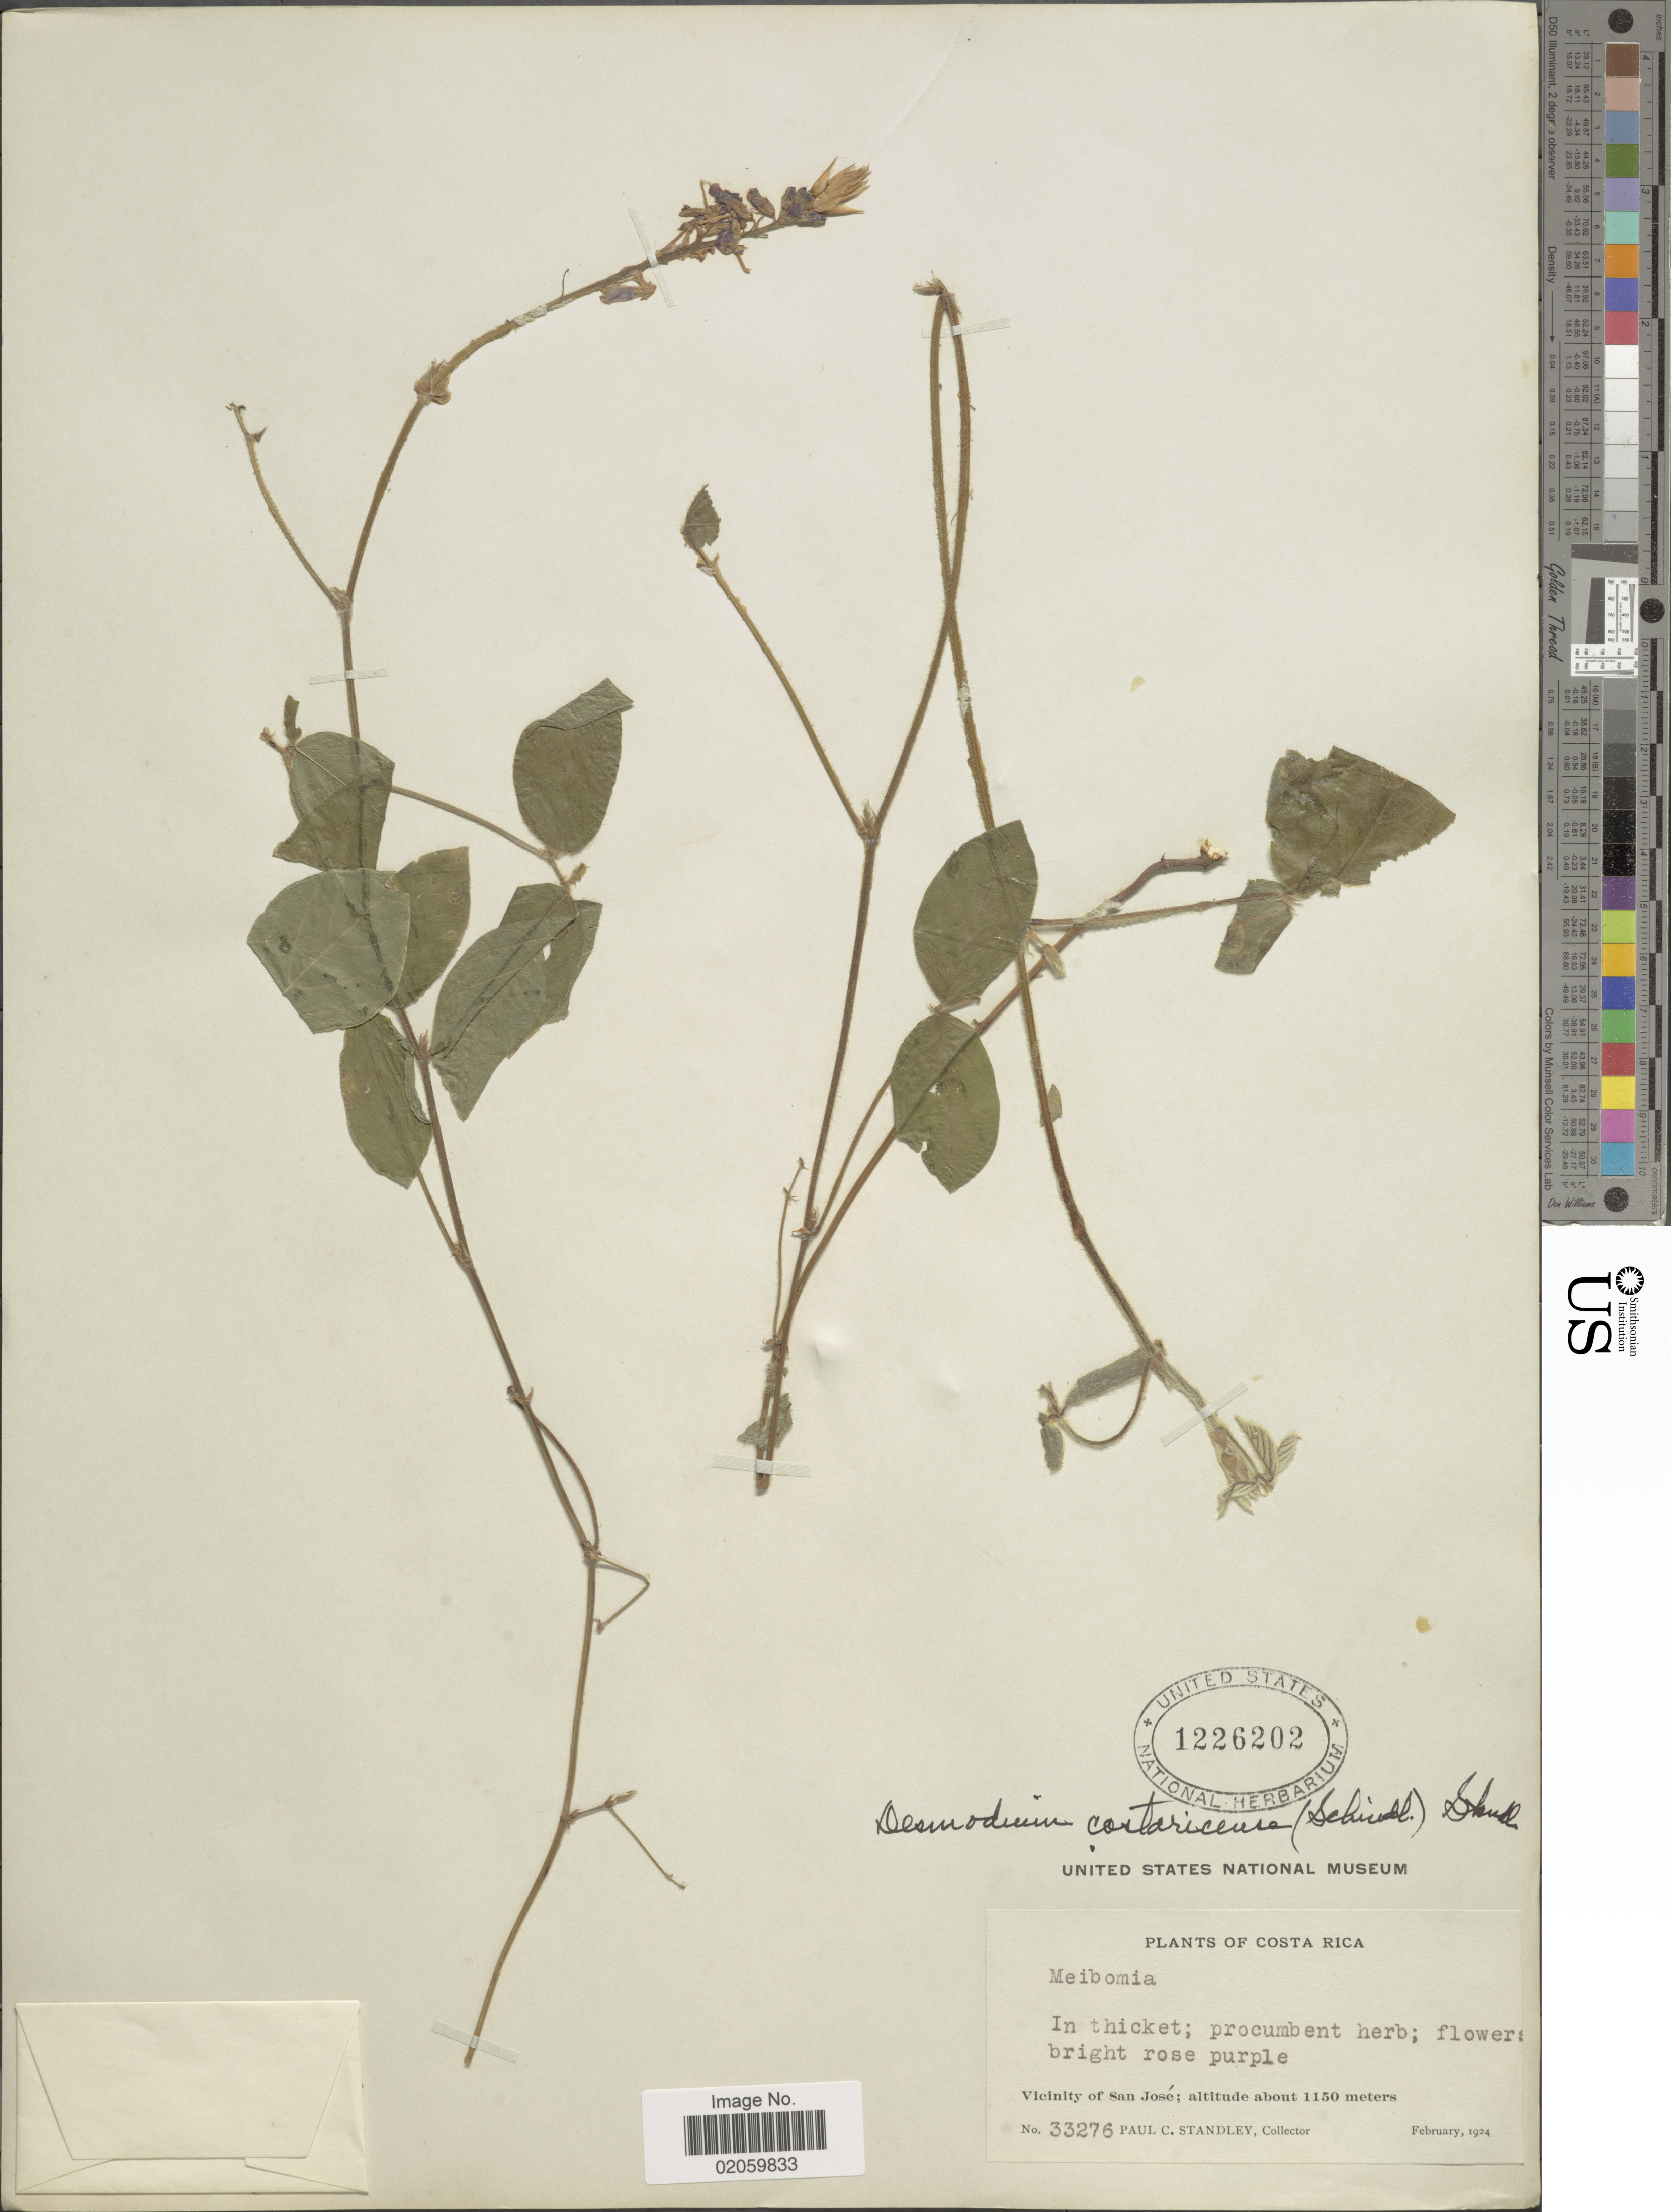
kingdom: Plantae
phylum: Tracheophyta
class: Magnoliopsida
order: Fabales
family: Fabaceae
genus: Desmodium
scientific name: Desmodium maxonii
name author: (Standl.) Standl.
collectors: P. C. Standley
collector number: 33276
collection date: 1924-02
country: Costa Rica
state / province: San José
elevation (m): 1150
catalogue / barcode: US 1226202